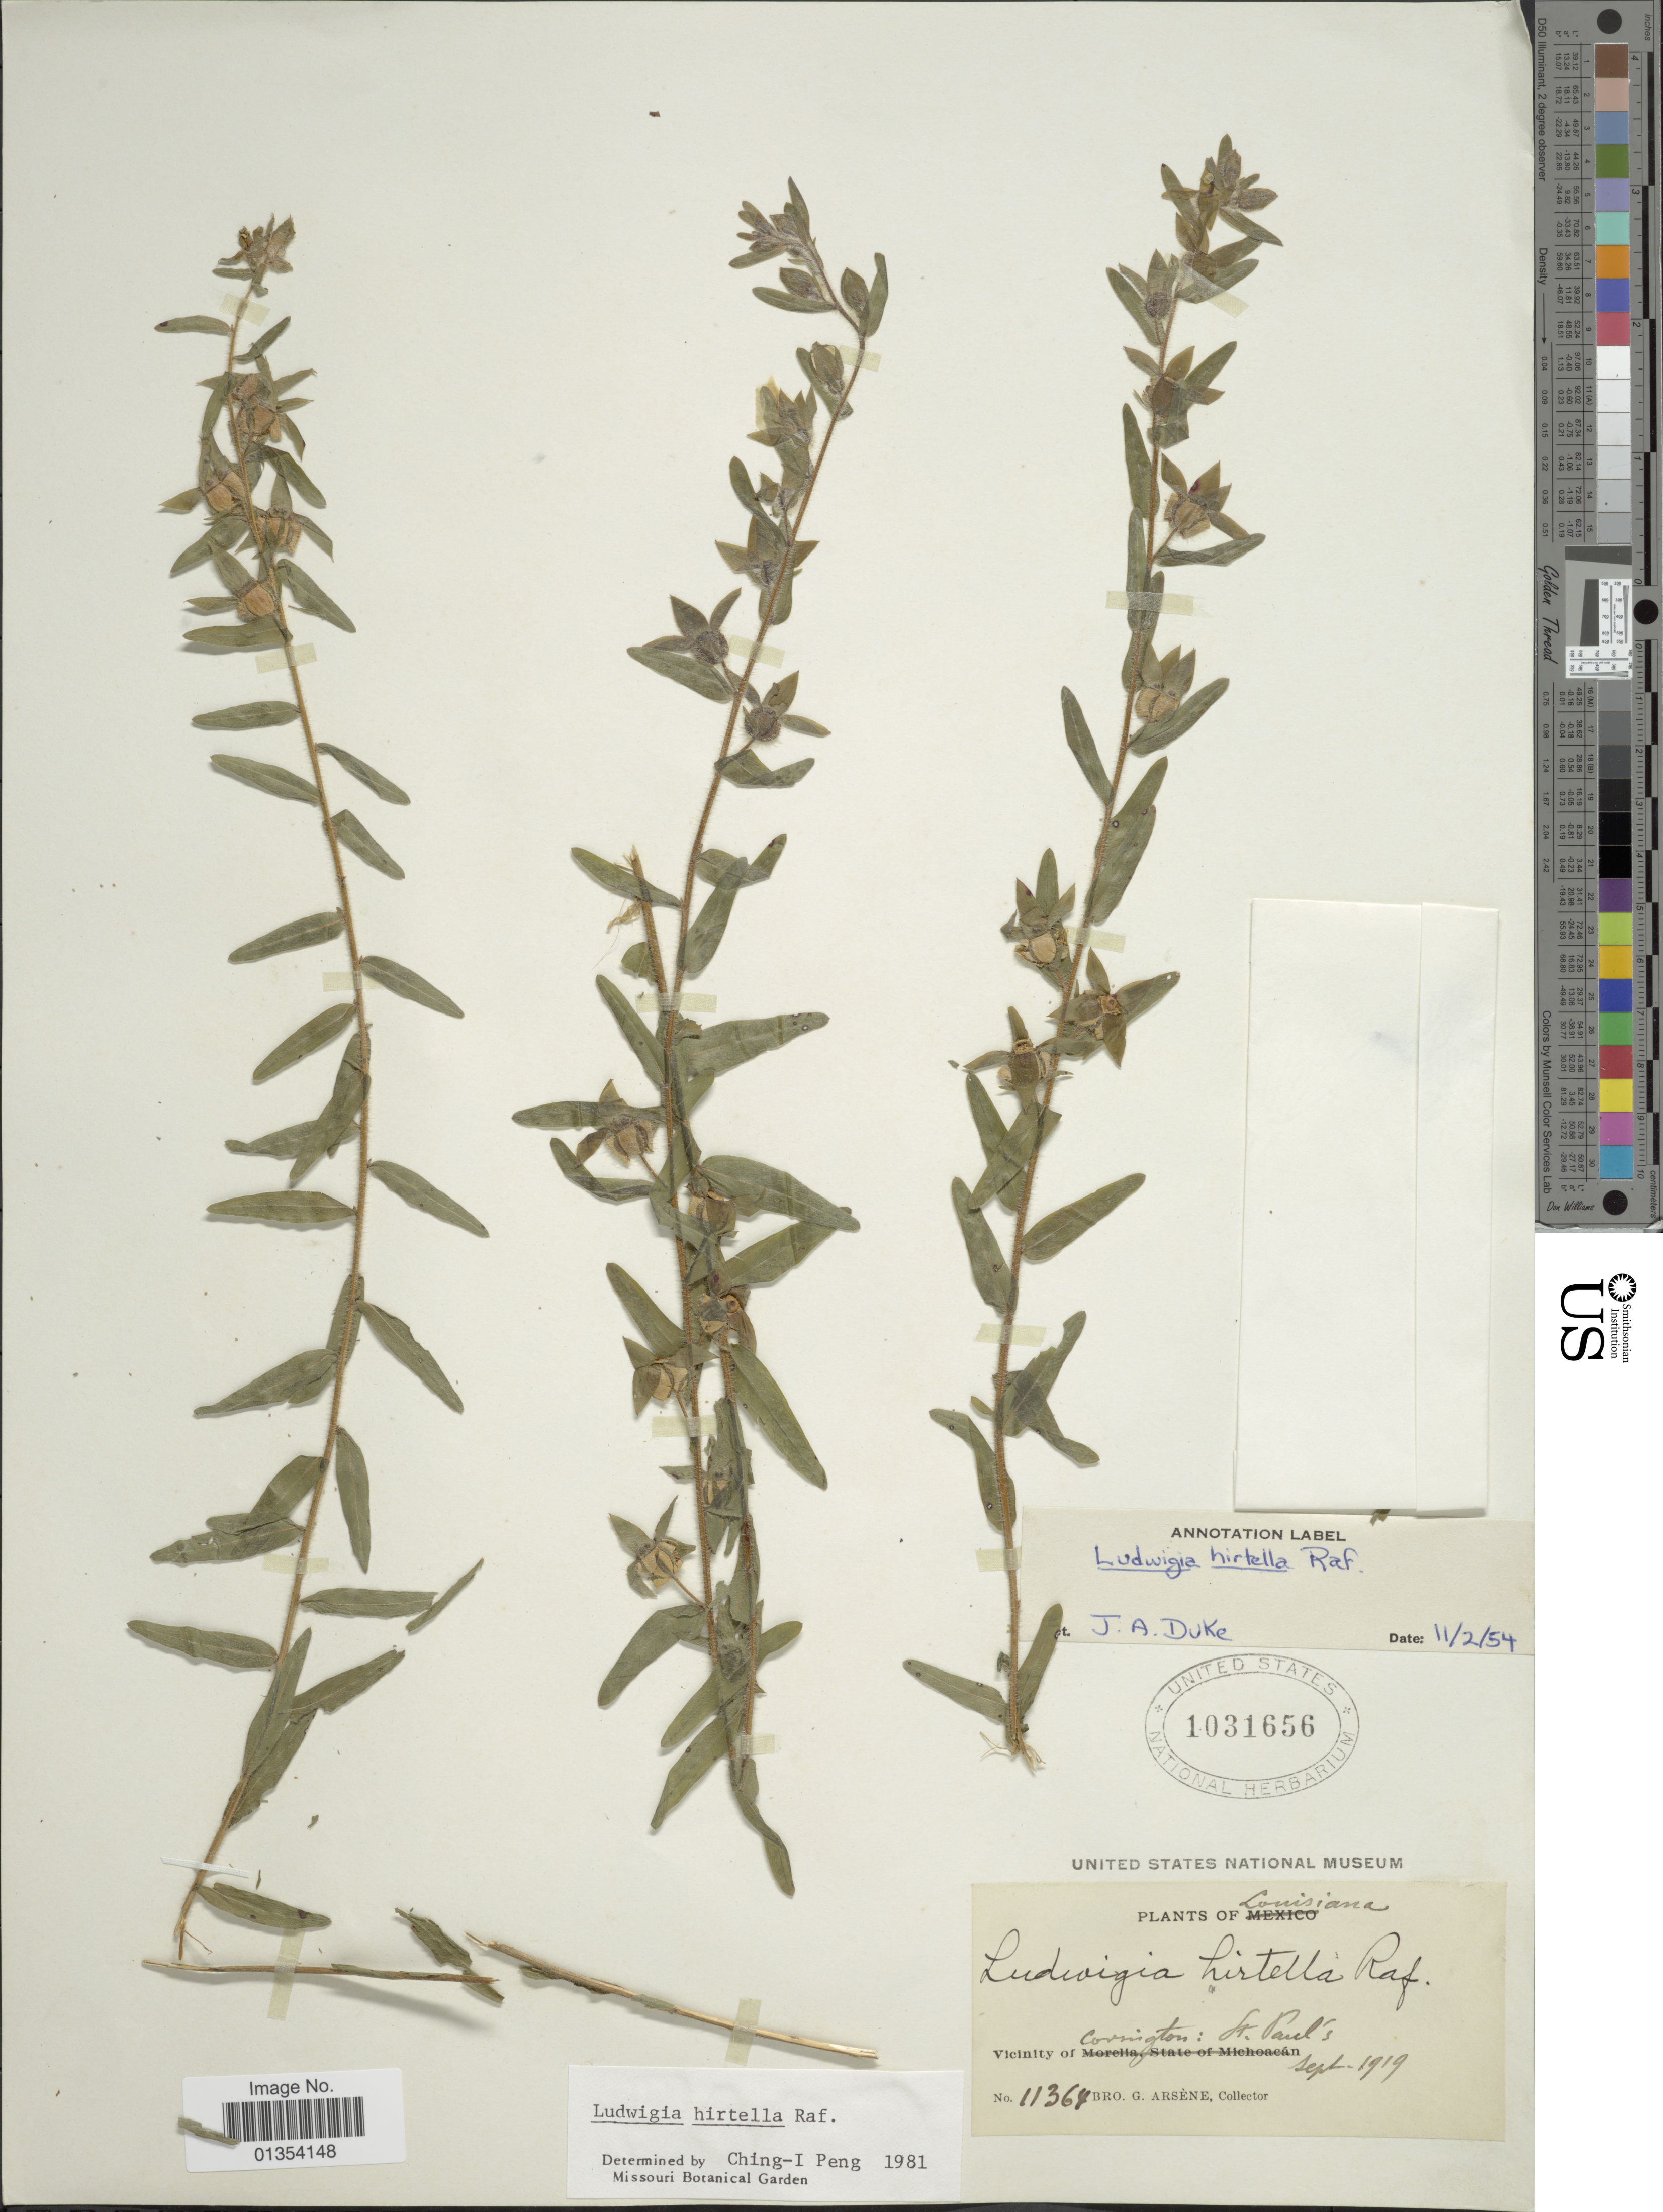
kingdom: Plantae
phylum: Tracheophyta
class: Magnoliopsida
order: Myrtales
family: Onagraceae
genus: Ludwigia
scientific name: Ludwigia hirtella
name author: Raf.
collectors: Bro. G. Arsène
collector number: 11364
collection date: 1919-09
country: United States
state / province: Louisiana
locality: Vicinity of Covington: St. Paul's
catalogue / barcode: US 1031656